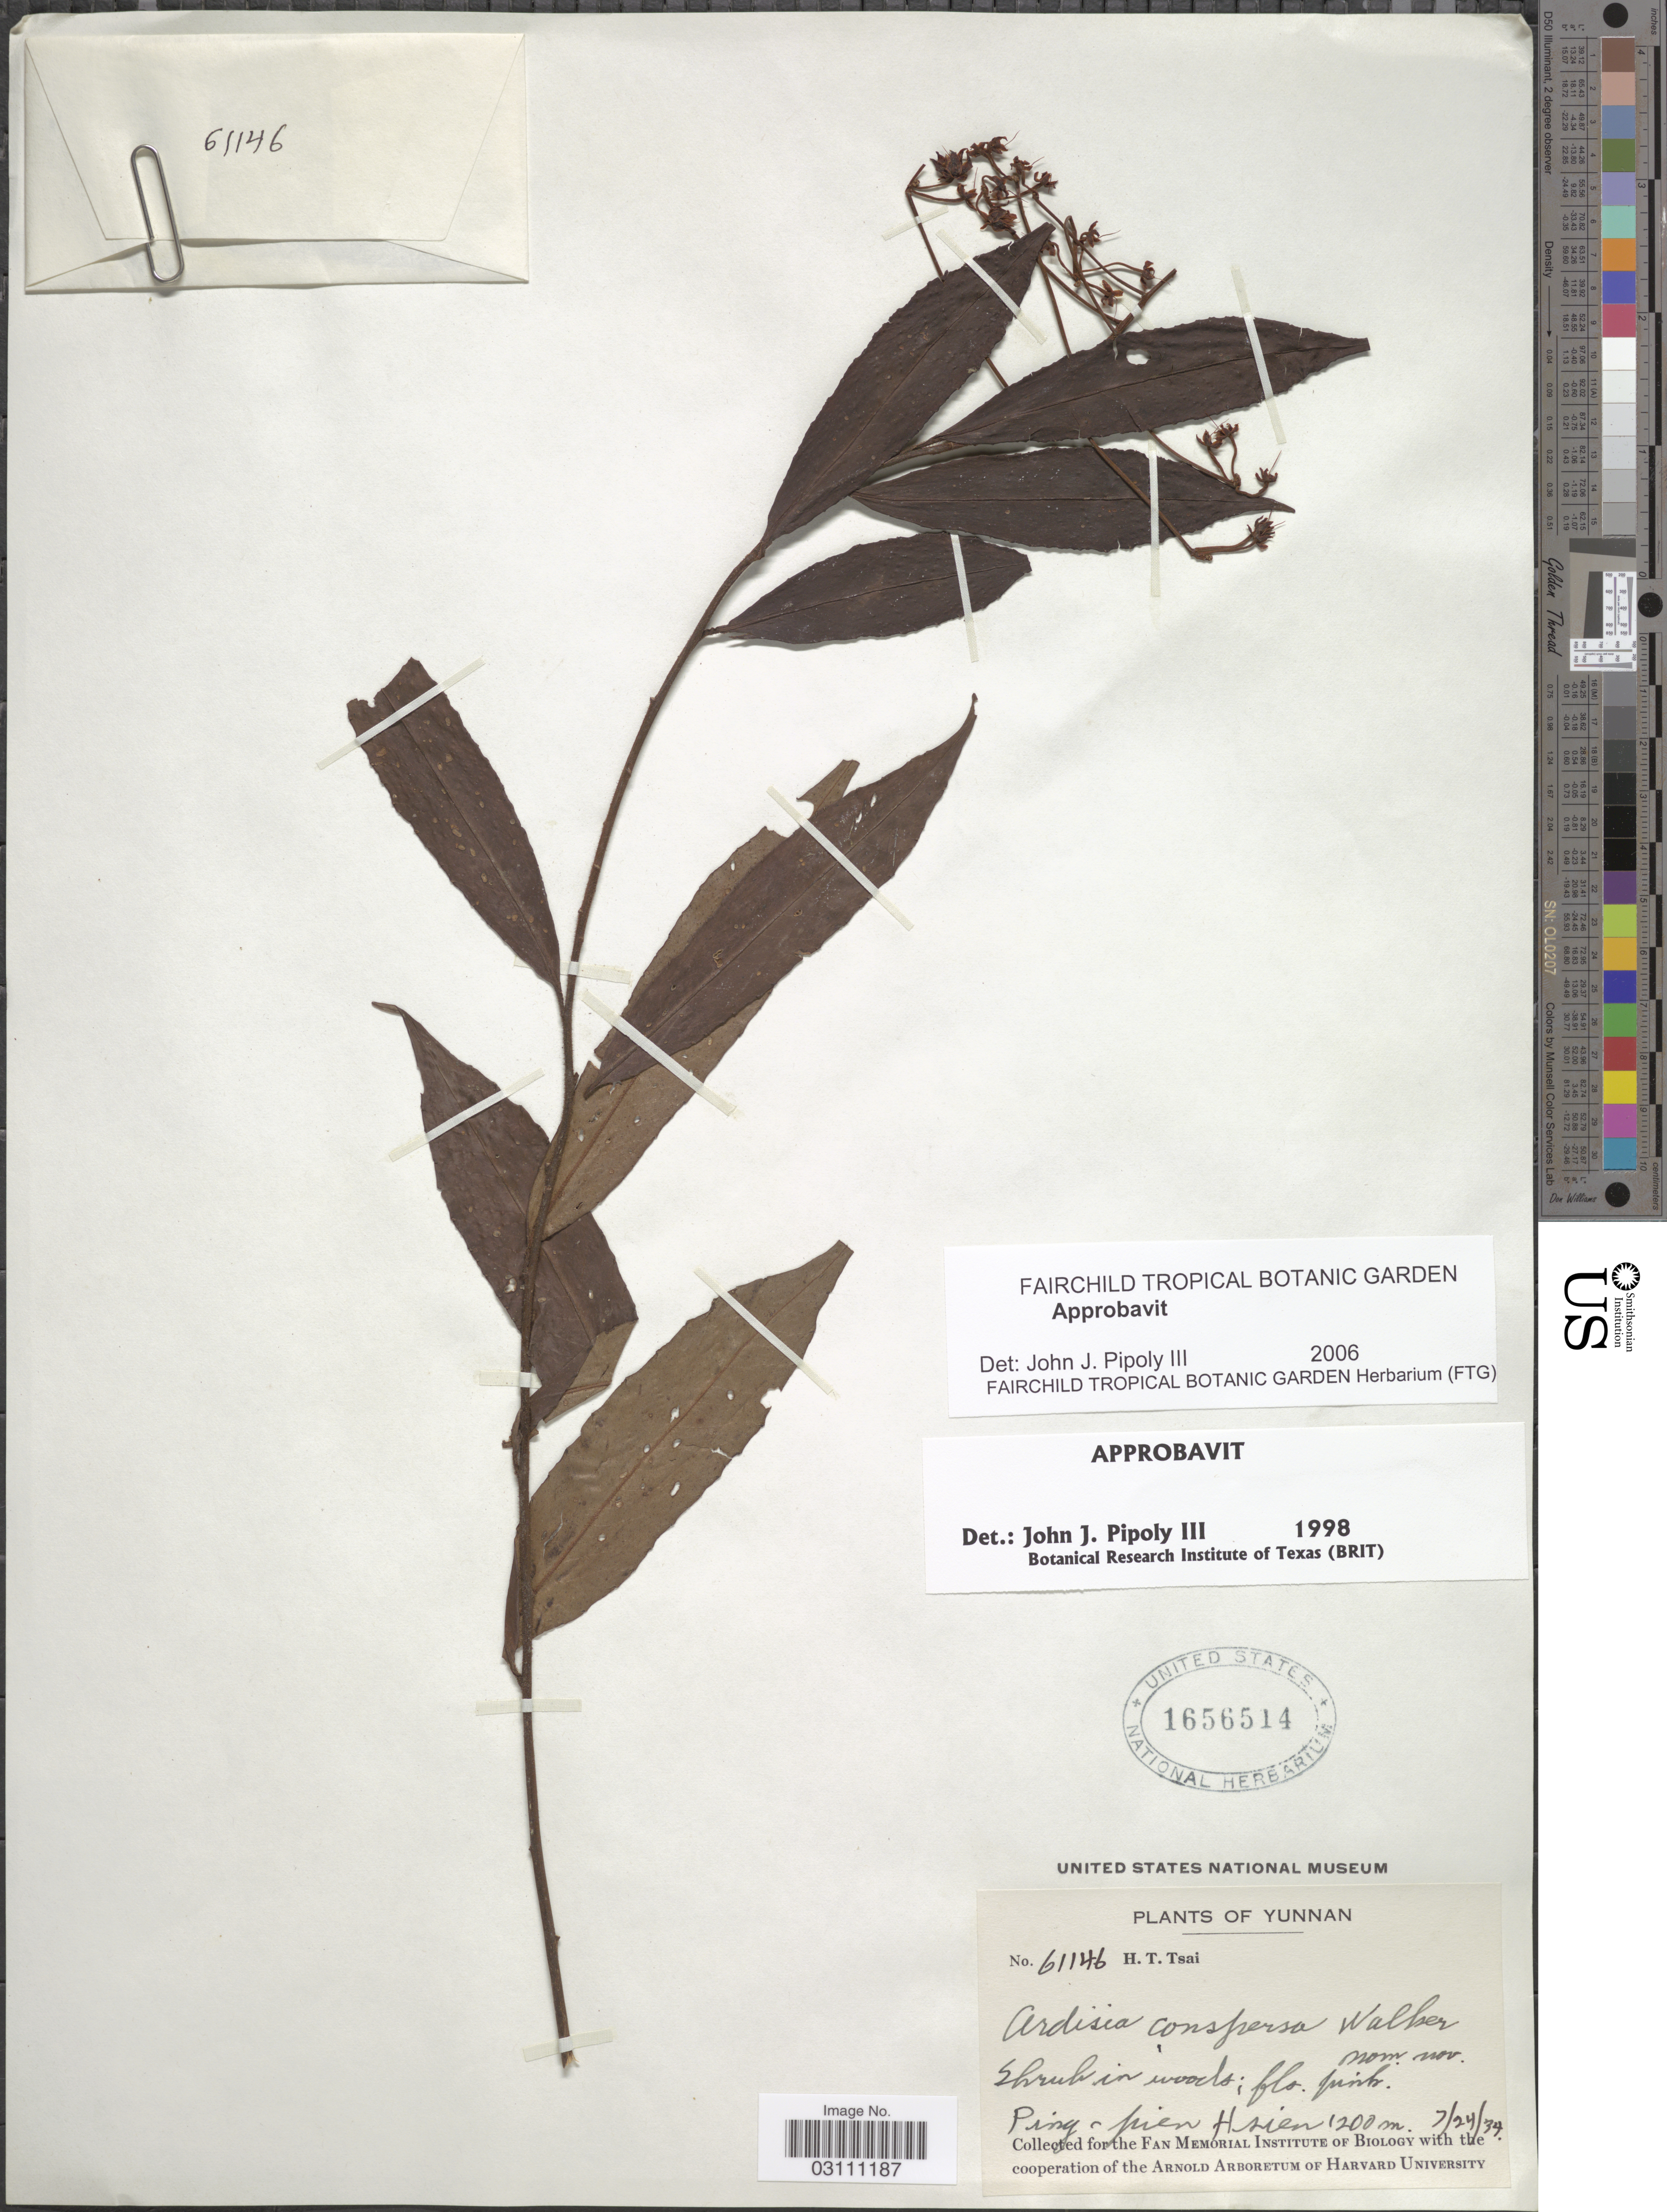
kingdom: Plantae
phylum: Tracheophyta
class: Magnoliopsida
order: Ericales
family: Primulaceae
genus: Ardisia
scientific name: Ardisia conspersa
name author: E. Walker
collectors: H. Tsai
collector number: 61146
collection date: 1934-07-24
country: China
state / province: Yunnan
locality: Ping-pien Hsien.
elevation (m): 1200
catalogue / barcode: US 1656514